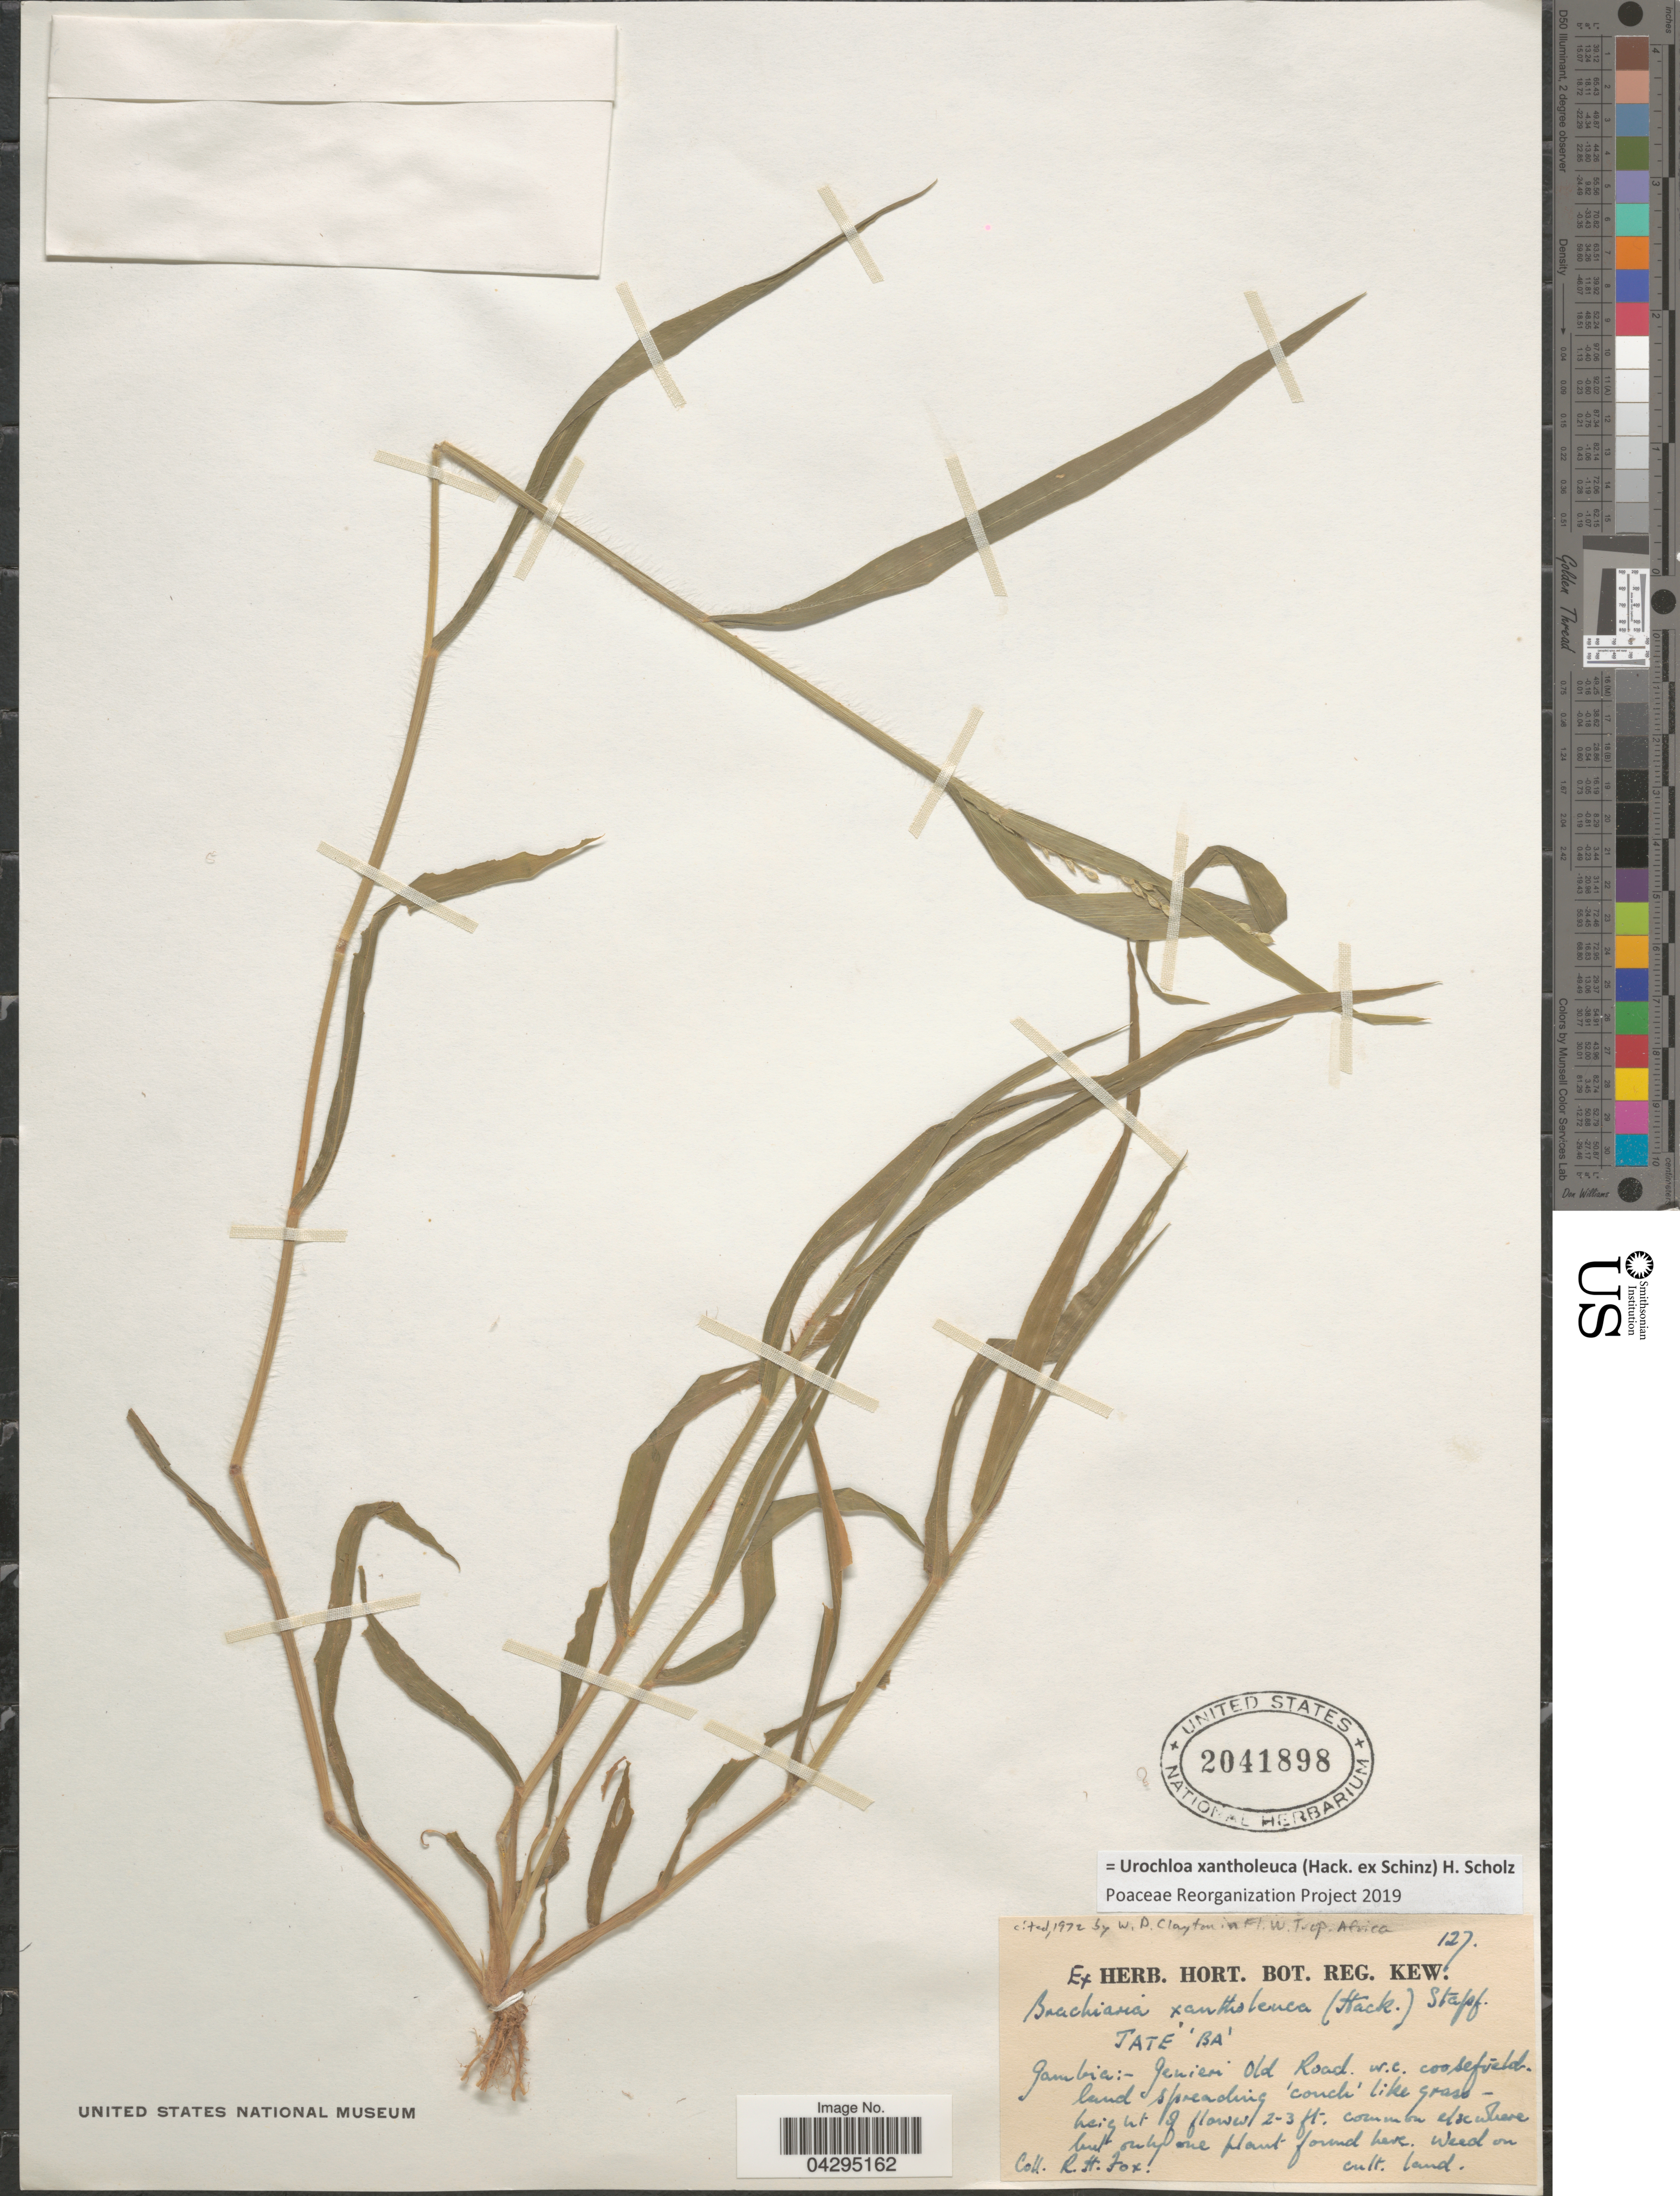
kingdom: Plantae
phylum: Tracheophyta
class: Liliopsida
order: Poales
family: Poaceae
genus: Urochloa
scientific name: Urochloa xantholeuca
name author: (Hack. ex Schinz) H. Scholz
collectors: R. Fox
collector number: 127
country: Gambia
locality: Genieri Old Road. w.c. coosefield land.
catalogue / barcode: US 2041898